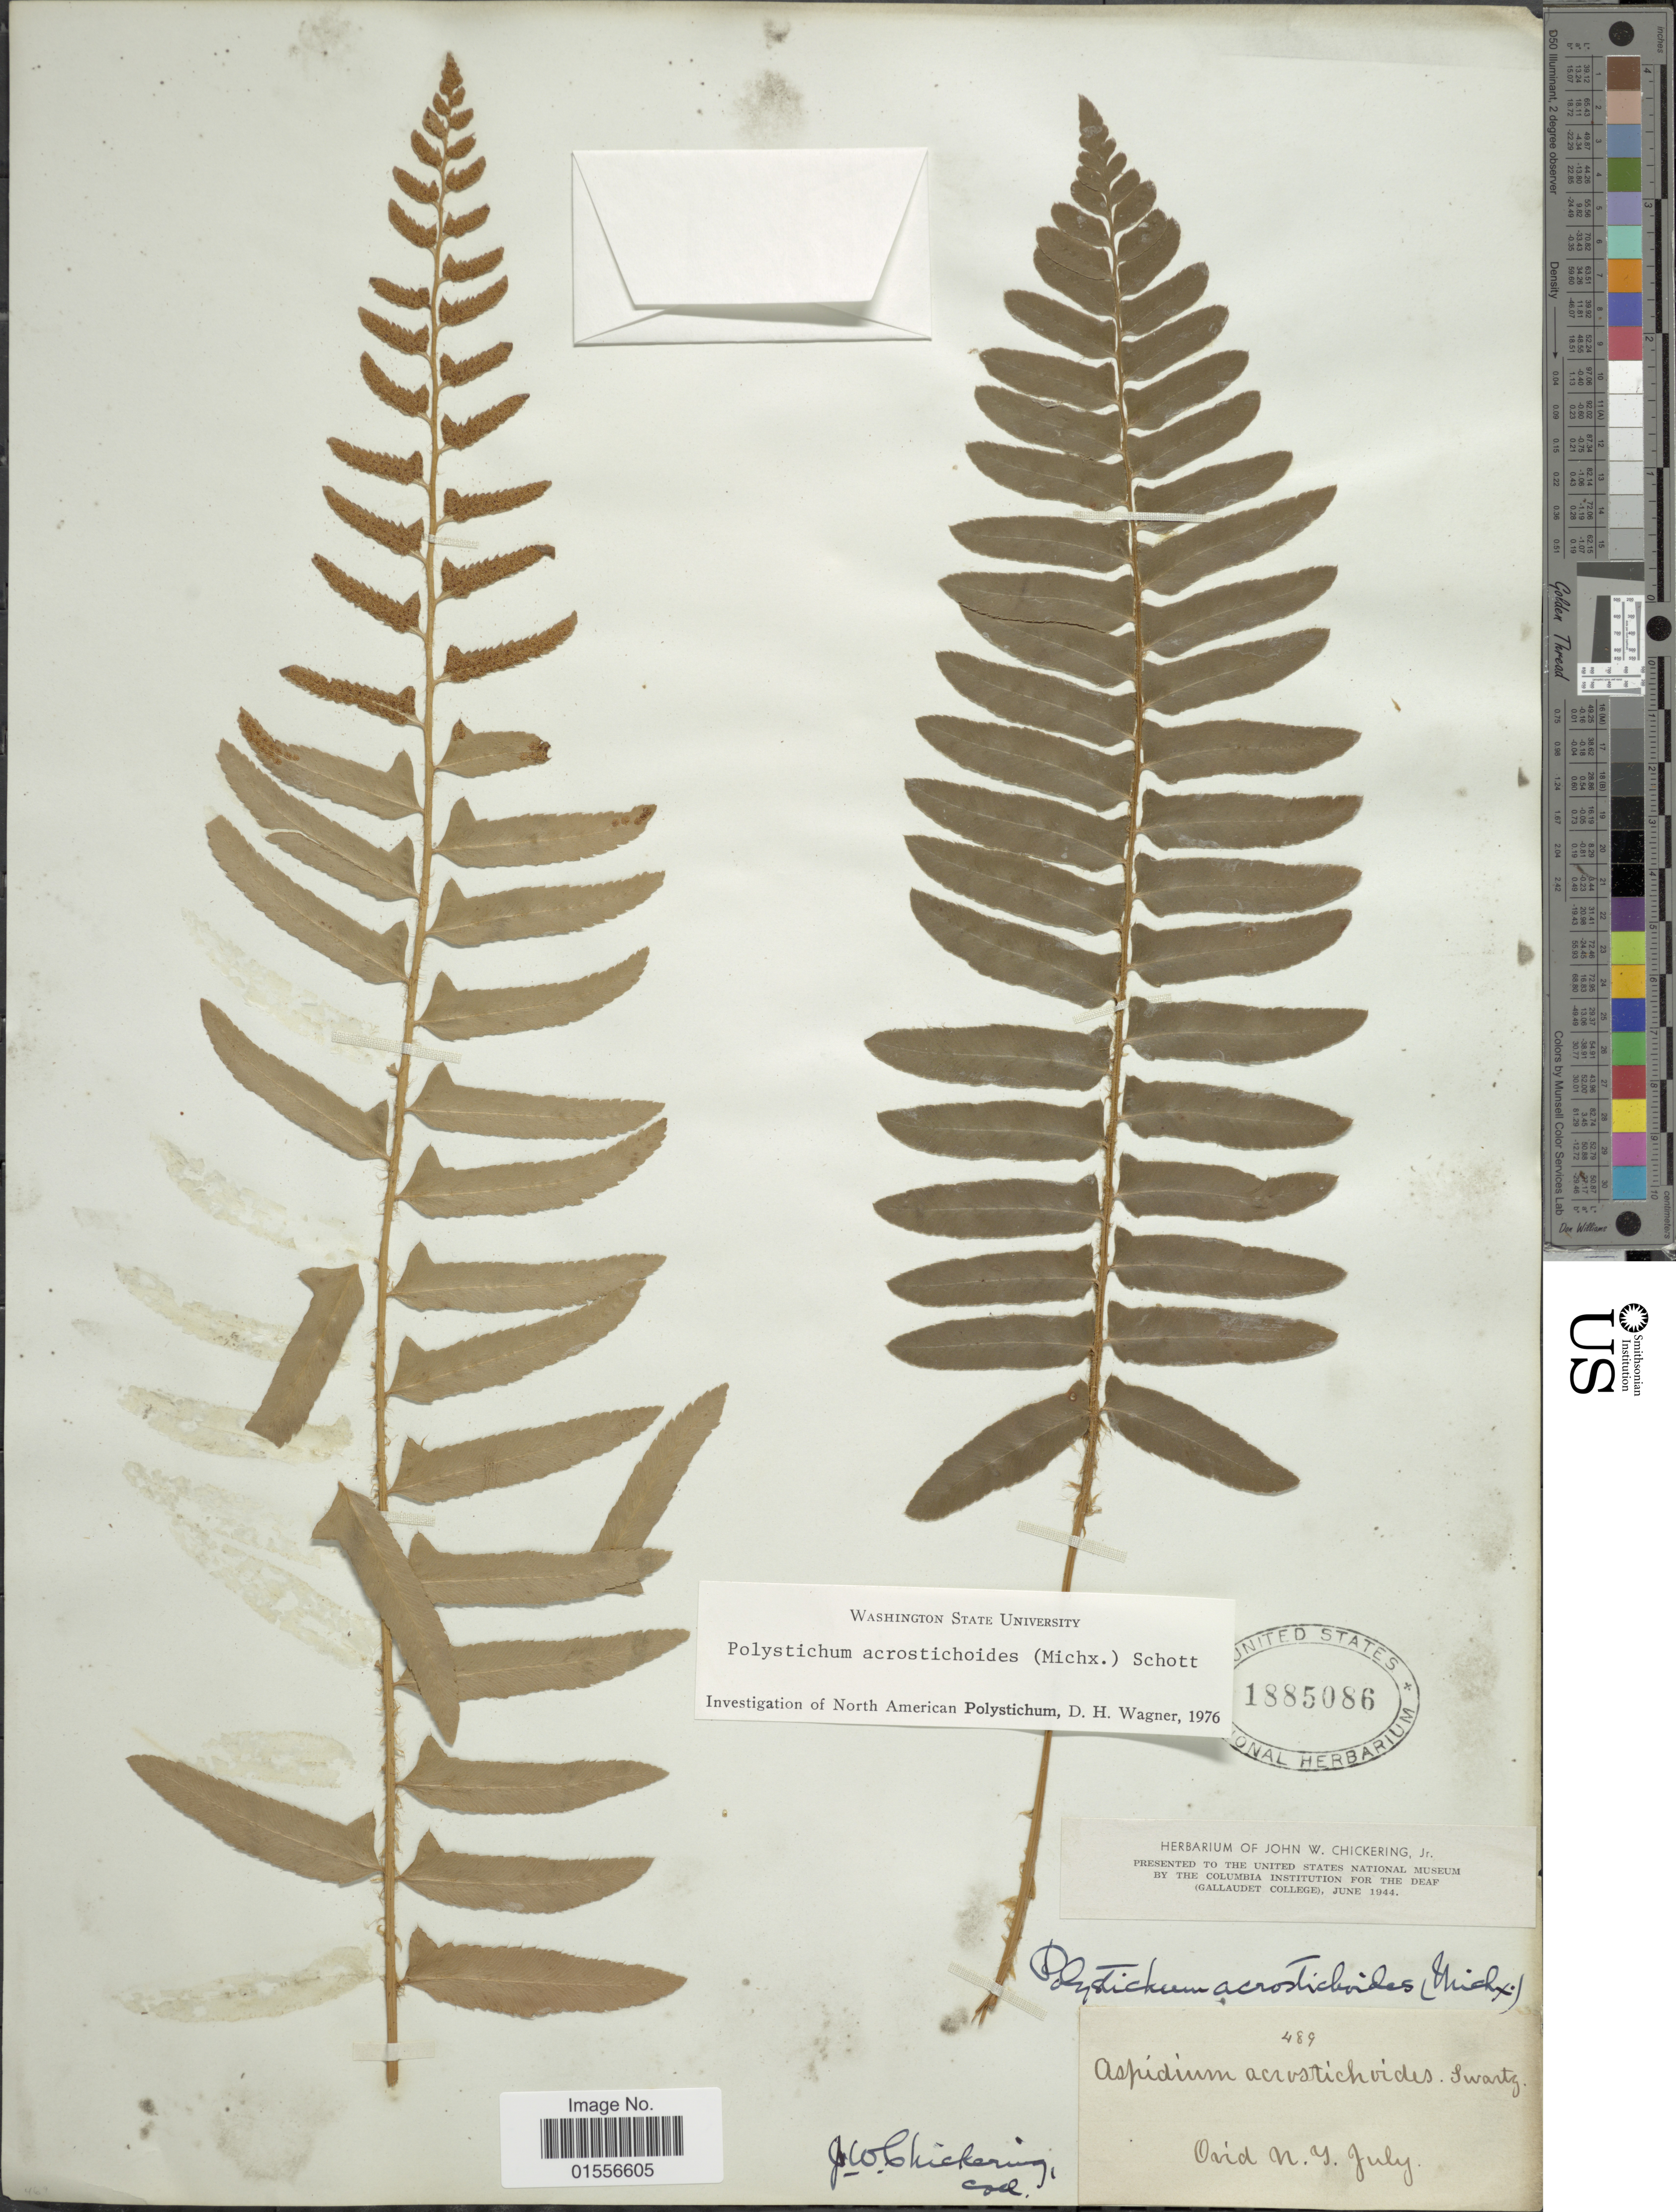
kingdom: Plantae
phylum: Tracheophyta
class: Polypodiopsida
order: Polypodiales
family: Dryopteridaceae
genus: Polystichum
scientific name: Polystichum acrostichoides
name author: (Michx.) Schott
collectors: ex herb. J.W. Chickering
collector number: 489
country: United States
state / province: New York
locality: Ovid.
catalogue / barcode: US 1885086